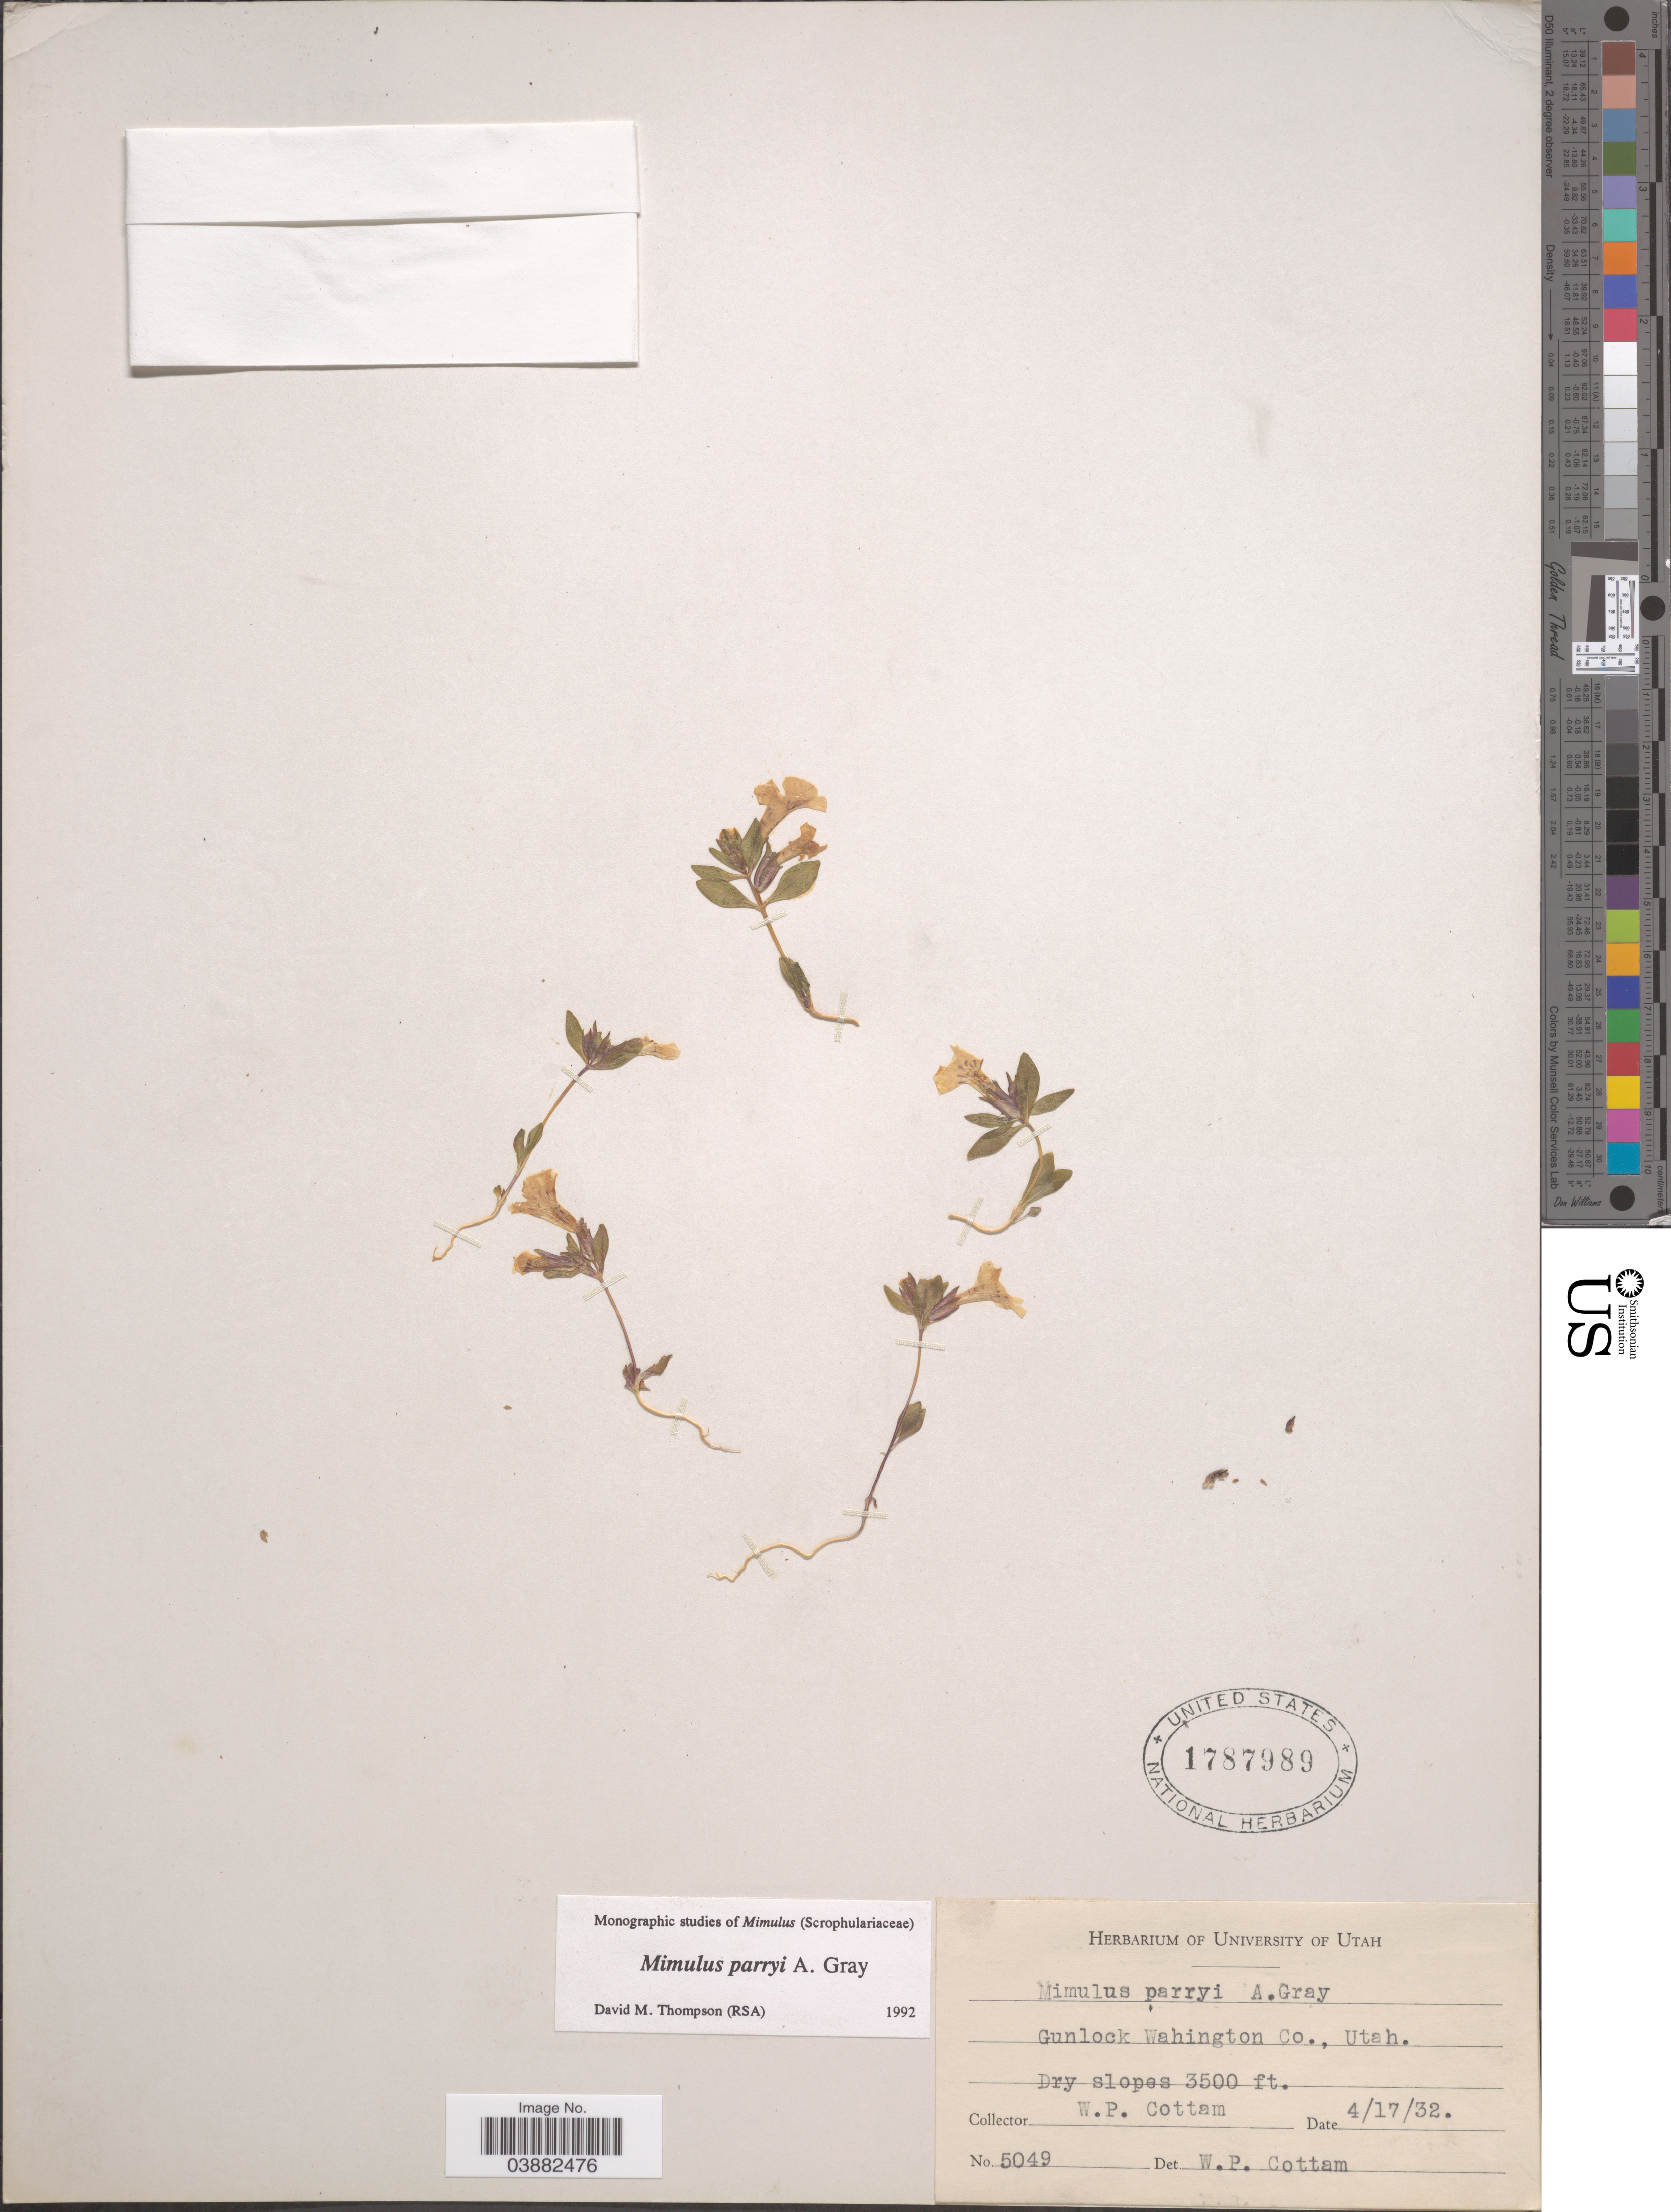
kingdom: Plantae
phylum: Tracheophyta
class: Magnoliopsida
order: Lamiales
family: Phrymaceae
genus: Mimulus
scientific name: Mimulus parryi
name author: A. Gray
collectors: W. Cottam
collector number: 5049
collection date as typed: Transcribed d/m/y: 17/4/32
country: United States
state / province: Utah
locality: Gunlock Wahington Co.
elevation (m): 1067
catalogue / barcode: US 1787989